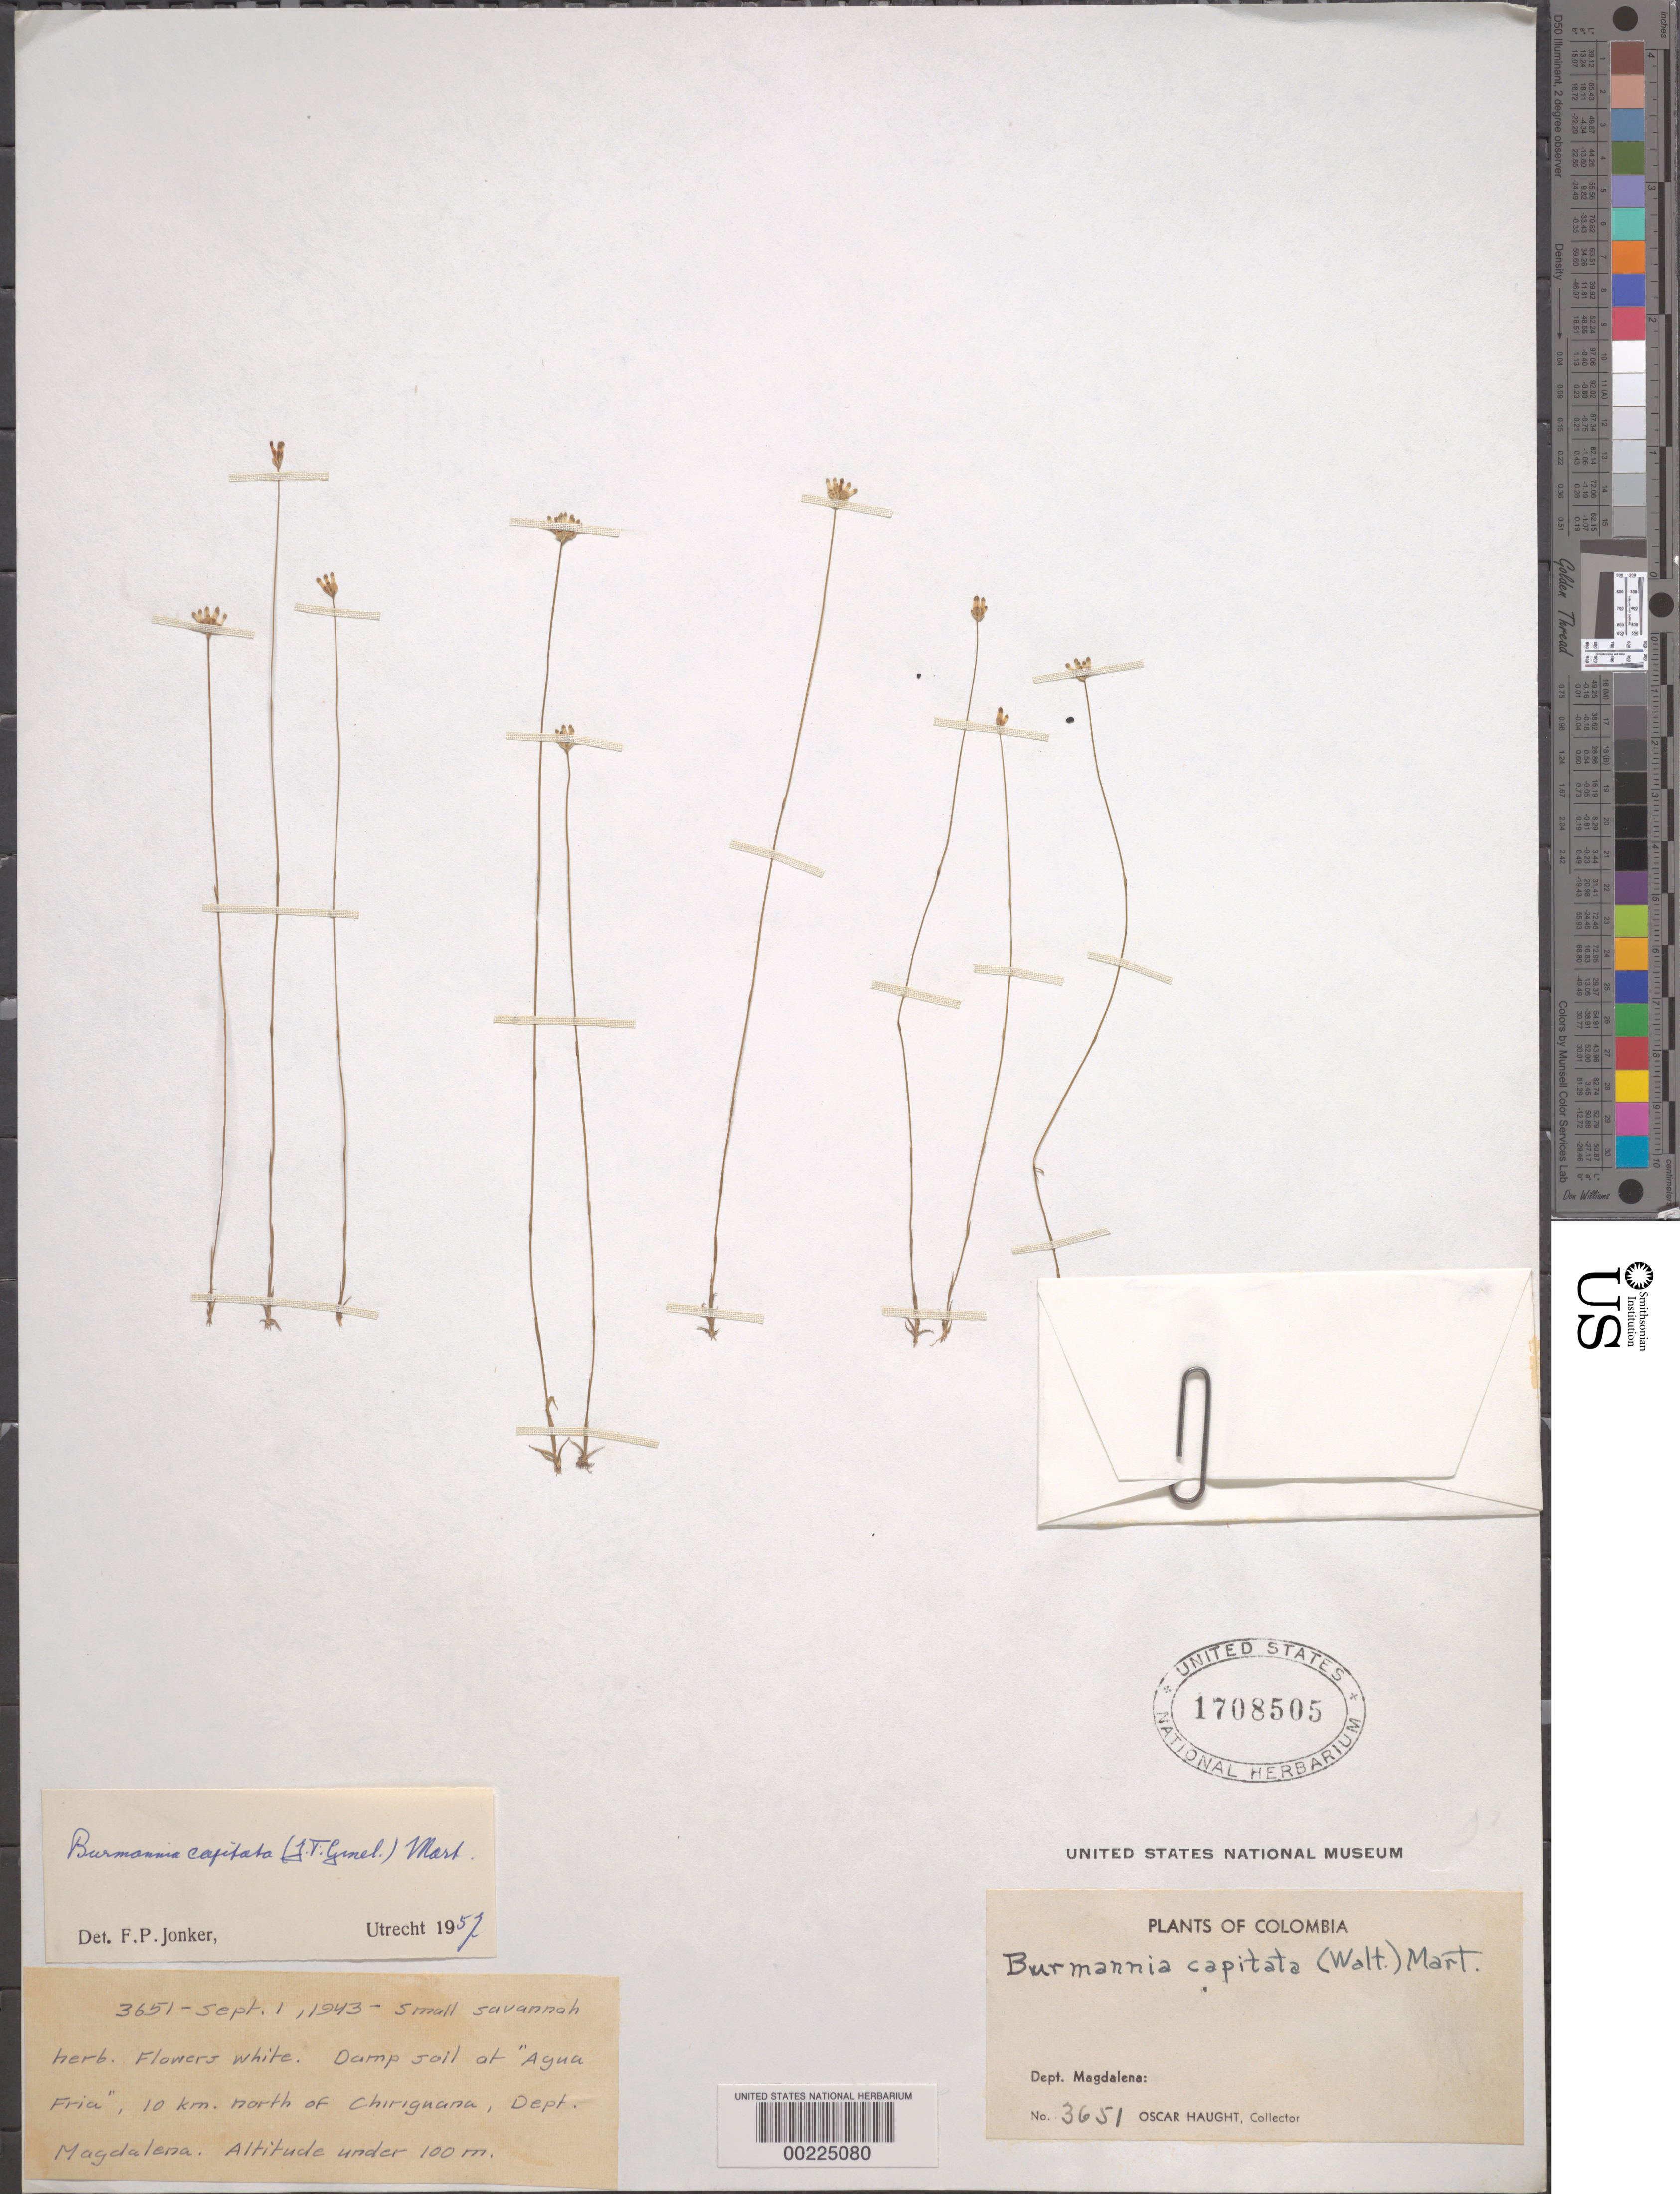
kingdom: Plantae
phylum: Tracheophyta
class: Liliopsida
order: Dioscoreales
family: Burmanniaceae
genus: Burmannia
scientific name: Burmannia capitata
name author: (Walter ex J.F. Gmel.) Mart.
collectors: O. L. Haught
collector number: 3651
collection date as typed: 01 Sep 1943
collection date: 1943-09-01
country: Colombia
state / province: Magdalena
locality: "agua fria", 10 km N of chiriguana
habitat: Damp soil; savanna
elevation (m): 100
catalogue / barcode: US 1708505